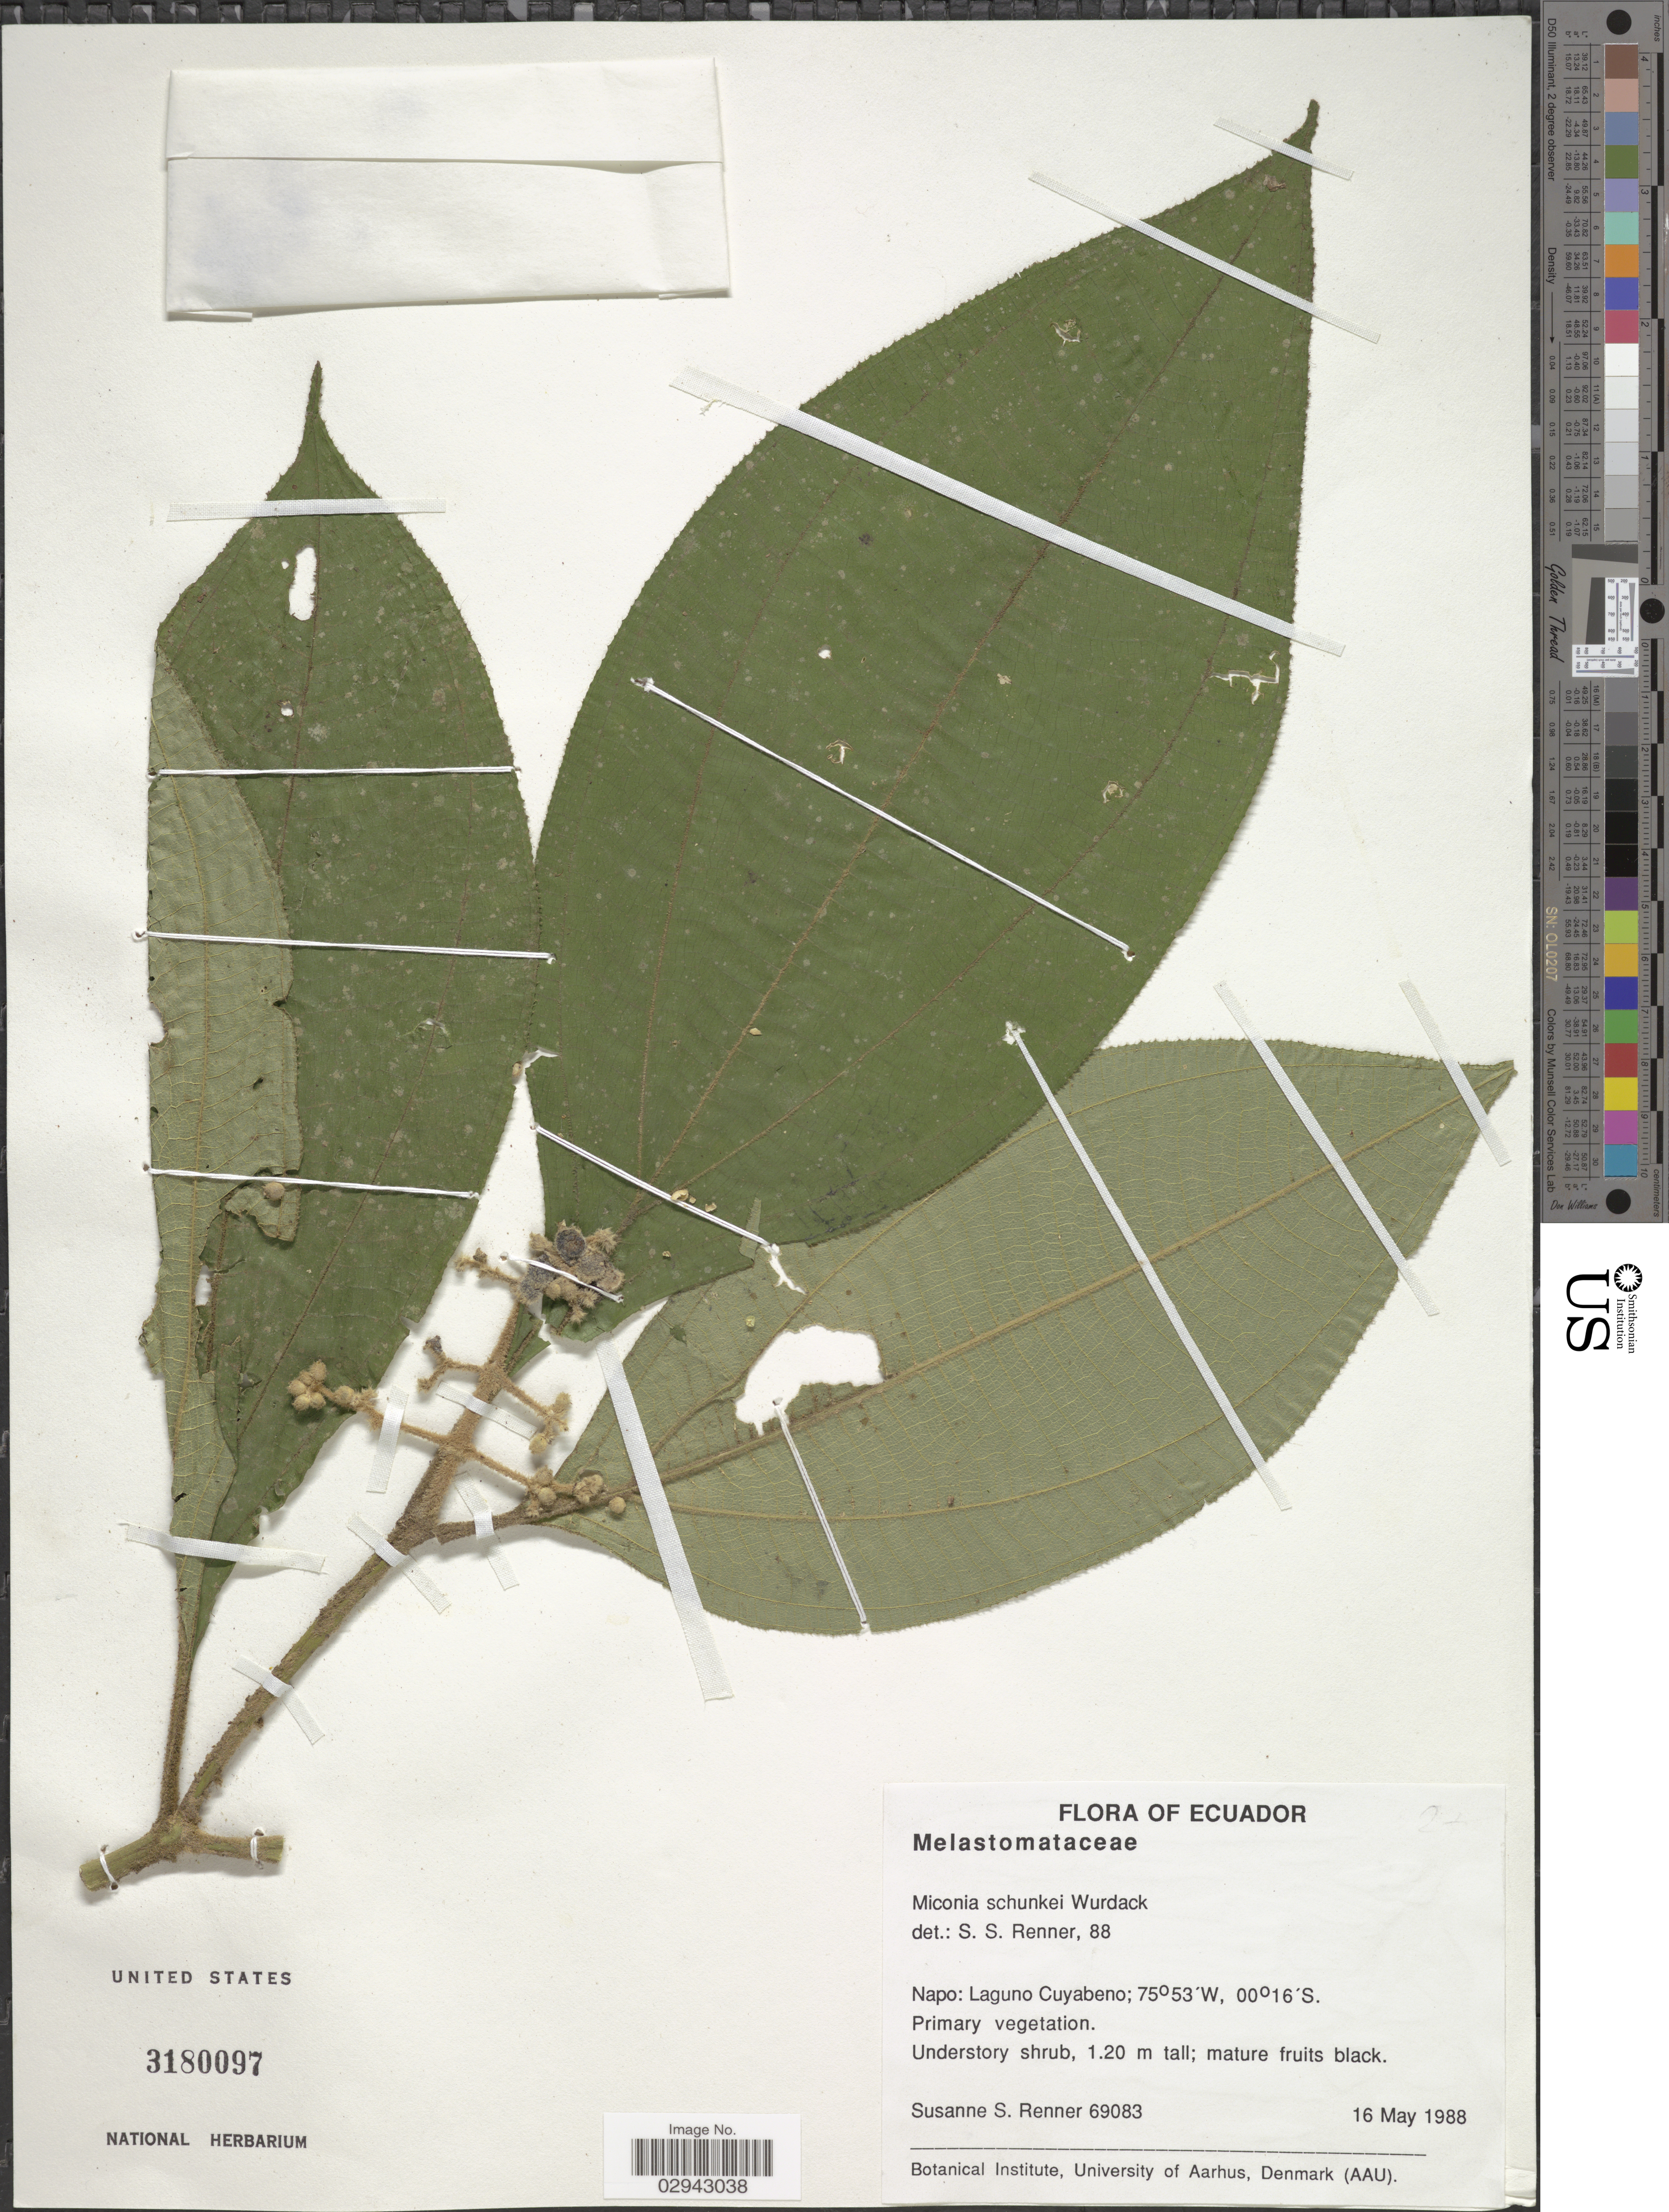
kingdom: Plantae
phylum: Tracheophyta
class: Magnoliopsida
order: Myrtales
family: Melastomataceae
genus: Miconia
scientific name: Miconia schunkei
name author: Wurdack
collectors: S. S. Renner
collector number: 69083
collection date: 1988-05-16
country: Ecuador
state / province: Napo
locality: Laguno Cuyabeno.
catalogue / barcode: US 3180097